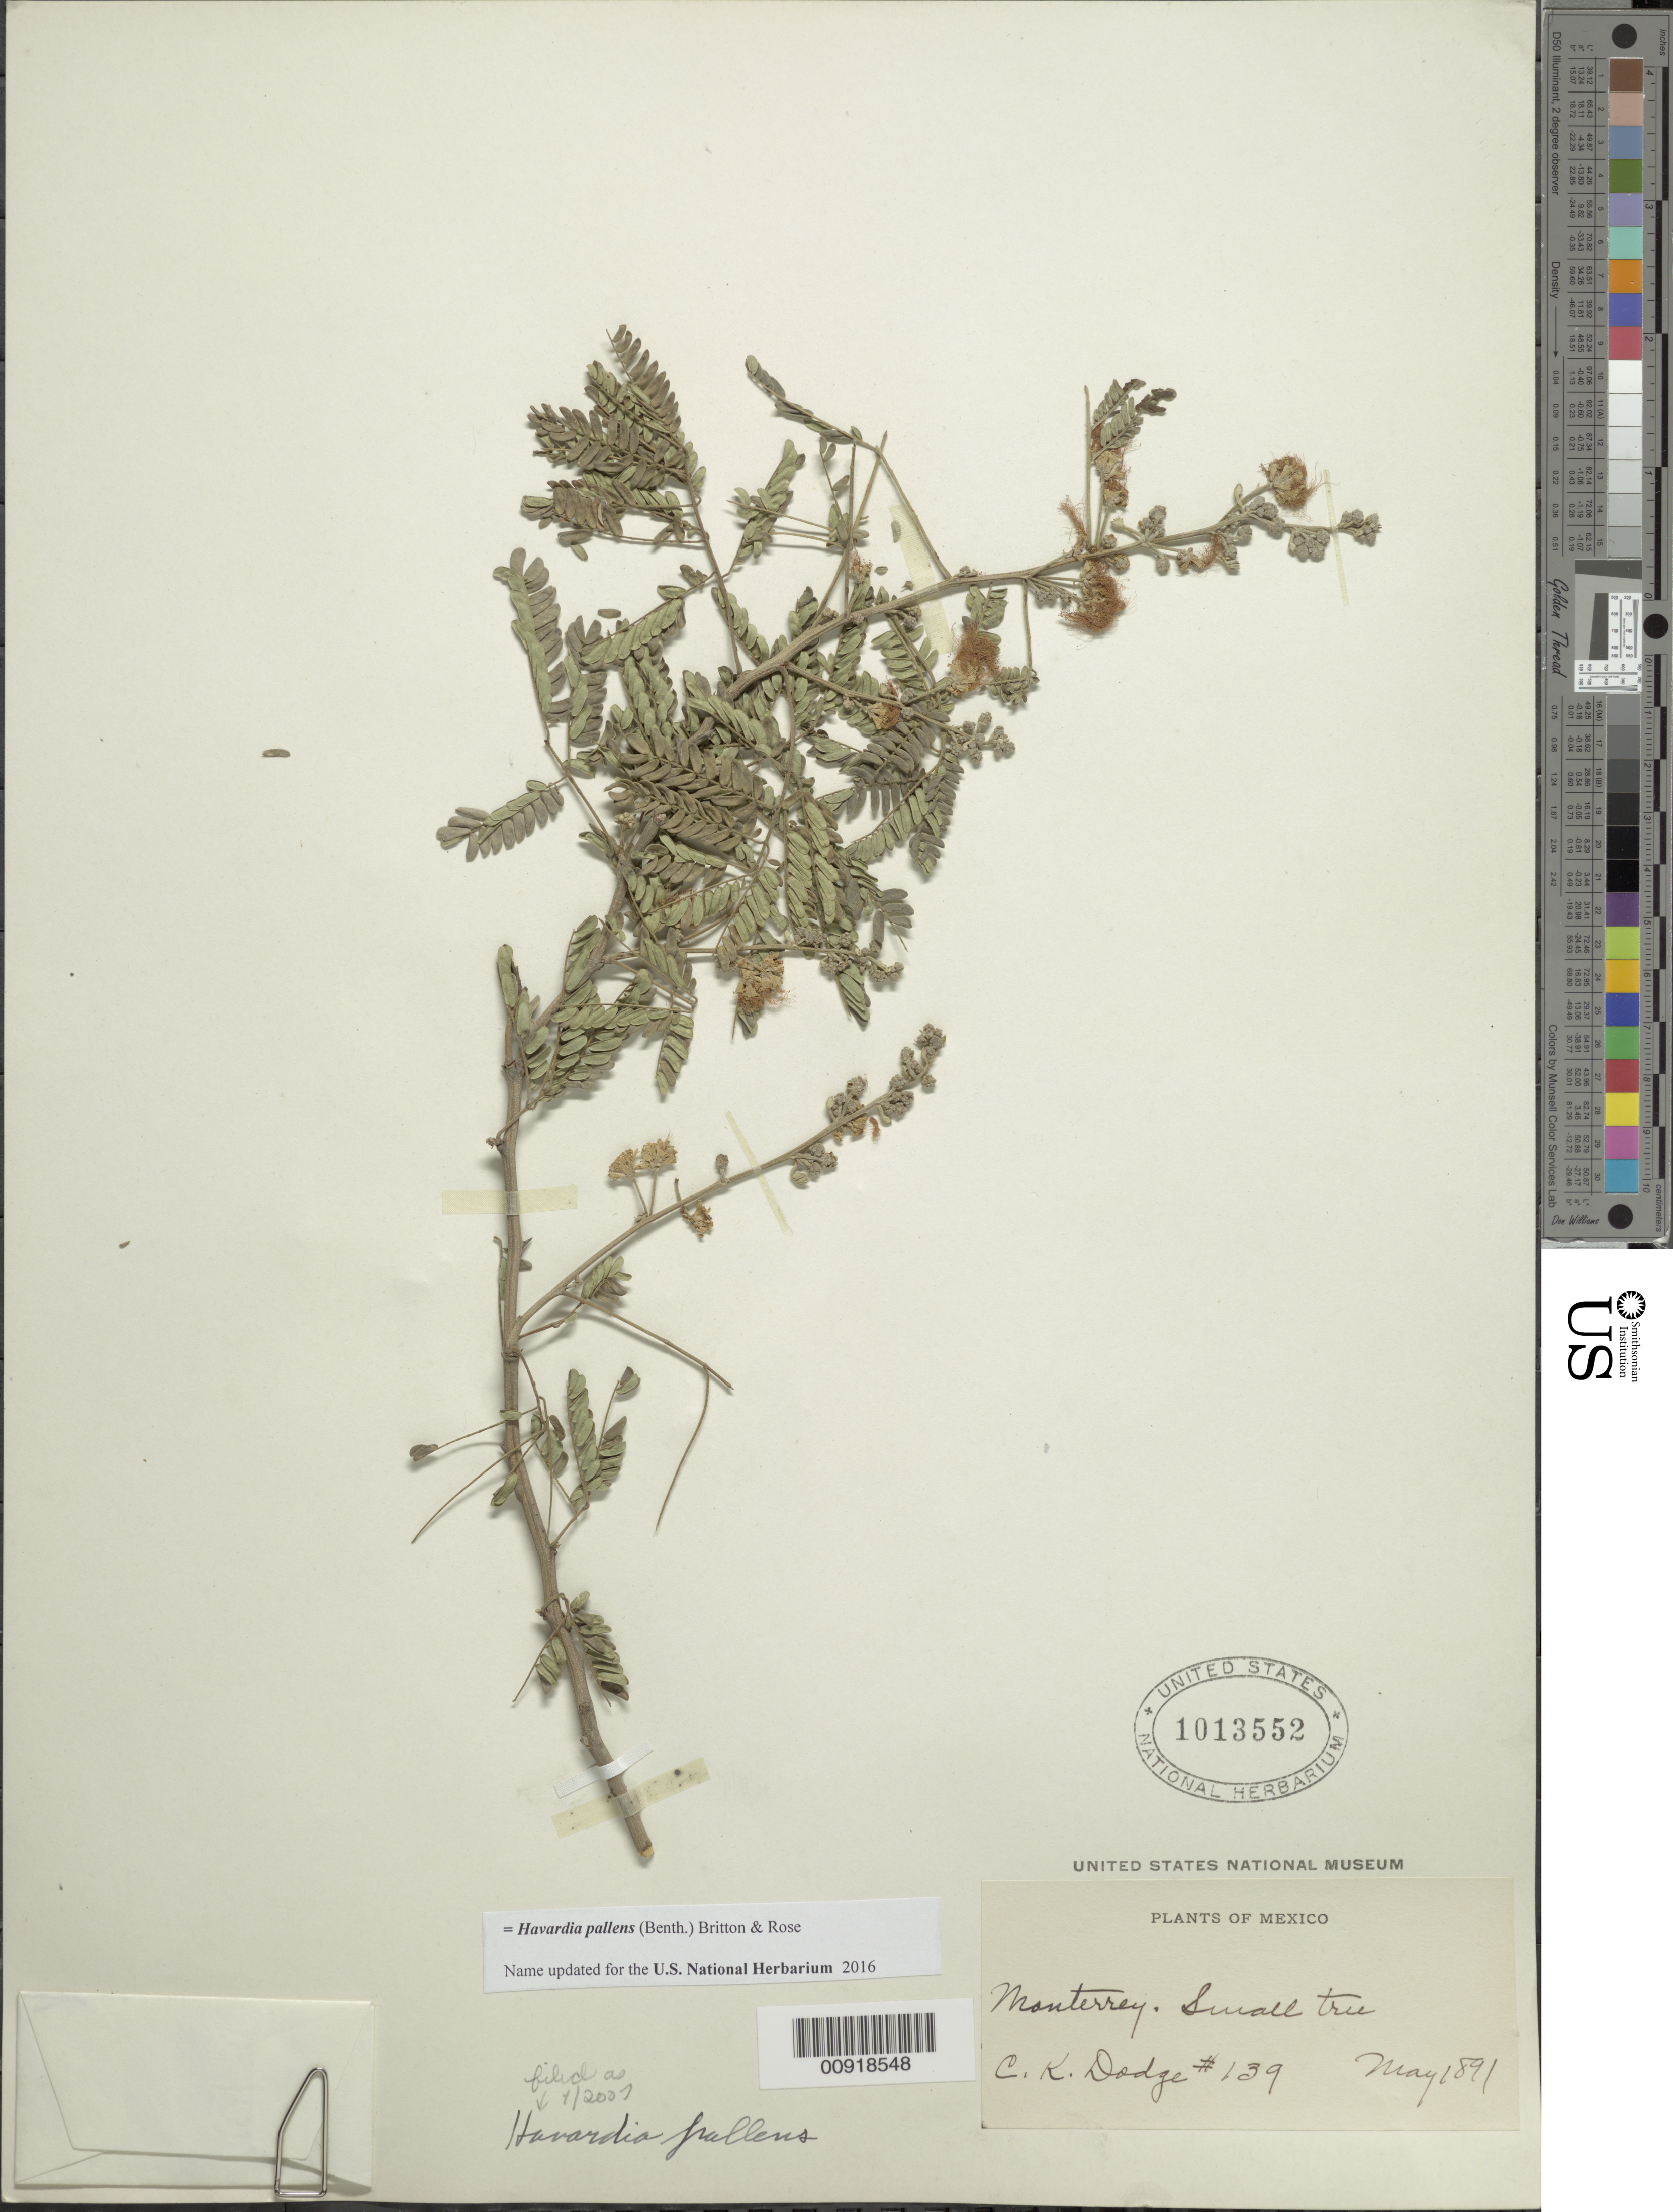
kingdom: Plantae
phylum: Tracheophyta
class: Magnoliopsida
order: Fabales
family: Fabaceae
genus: Havardia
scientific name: Havardia pallens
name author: (Benth.) Britton & Rose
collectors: C. Dodge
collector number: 139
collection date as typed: May 1891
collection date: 1891-05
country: Mexico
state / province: Nuevo León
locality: Monterrey.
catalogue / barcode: US 1013552